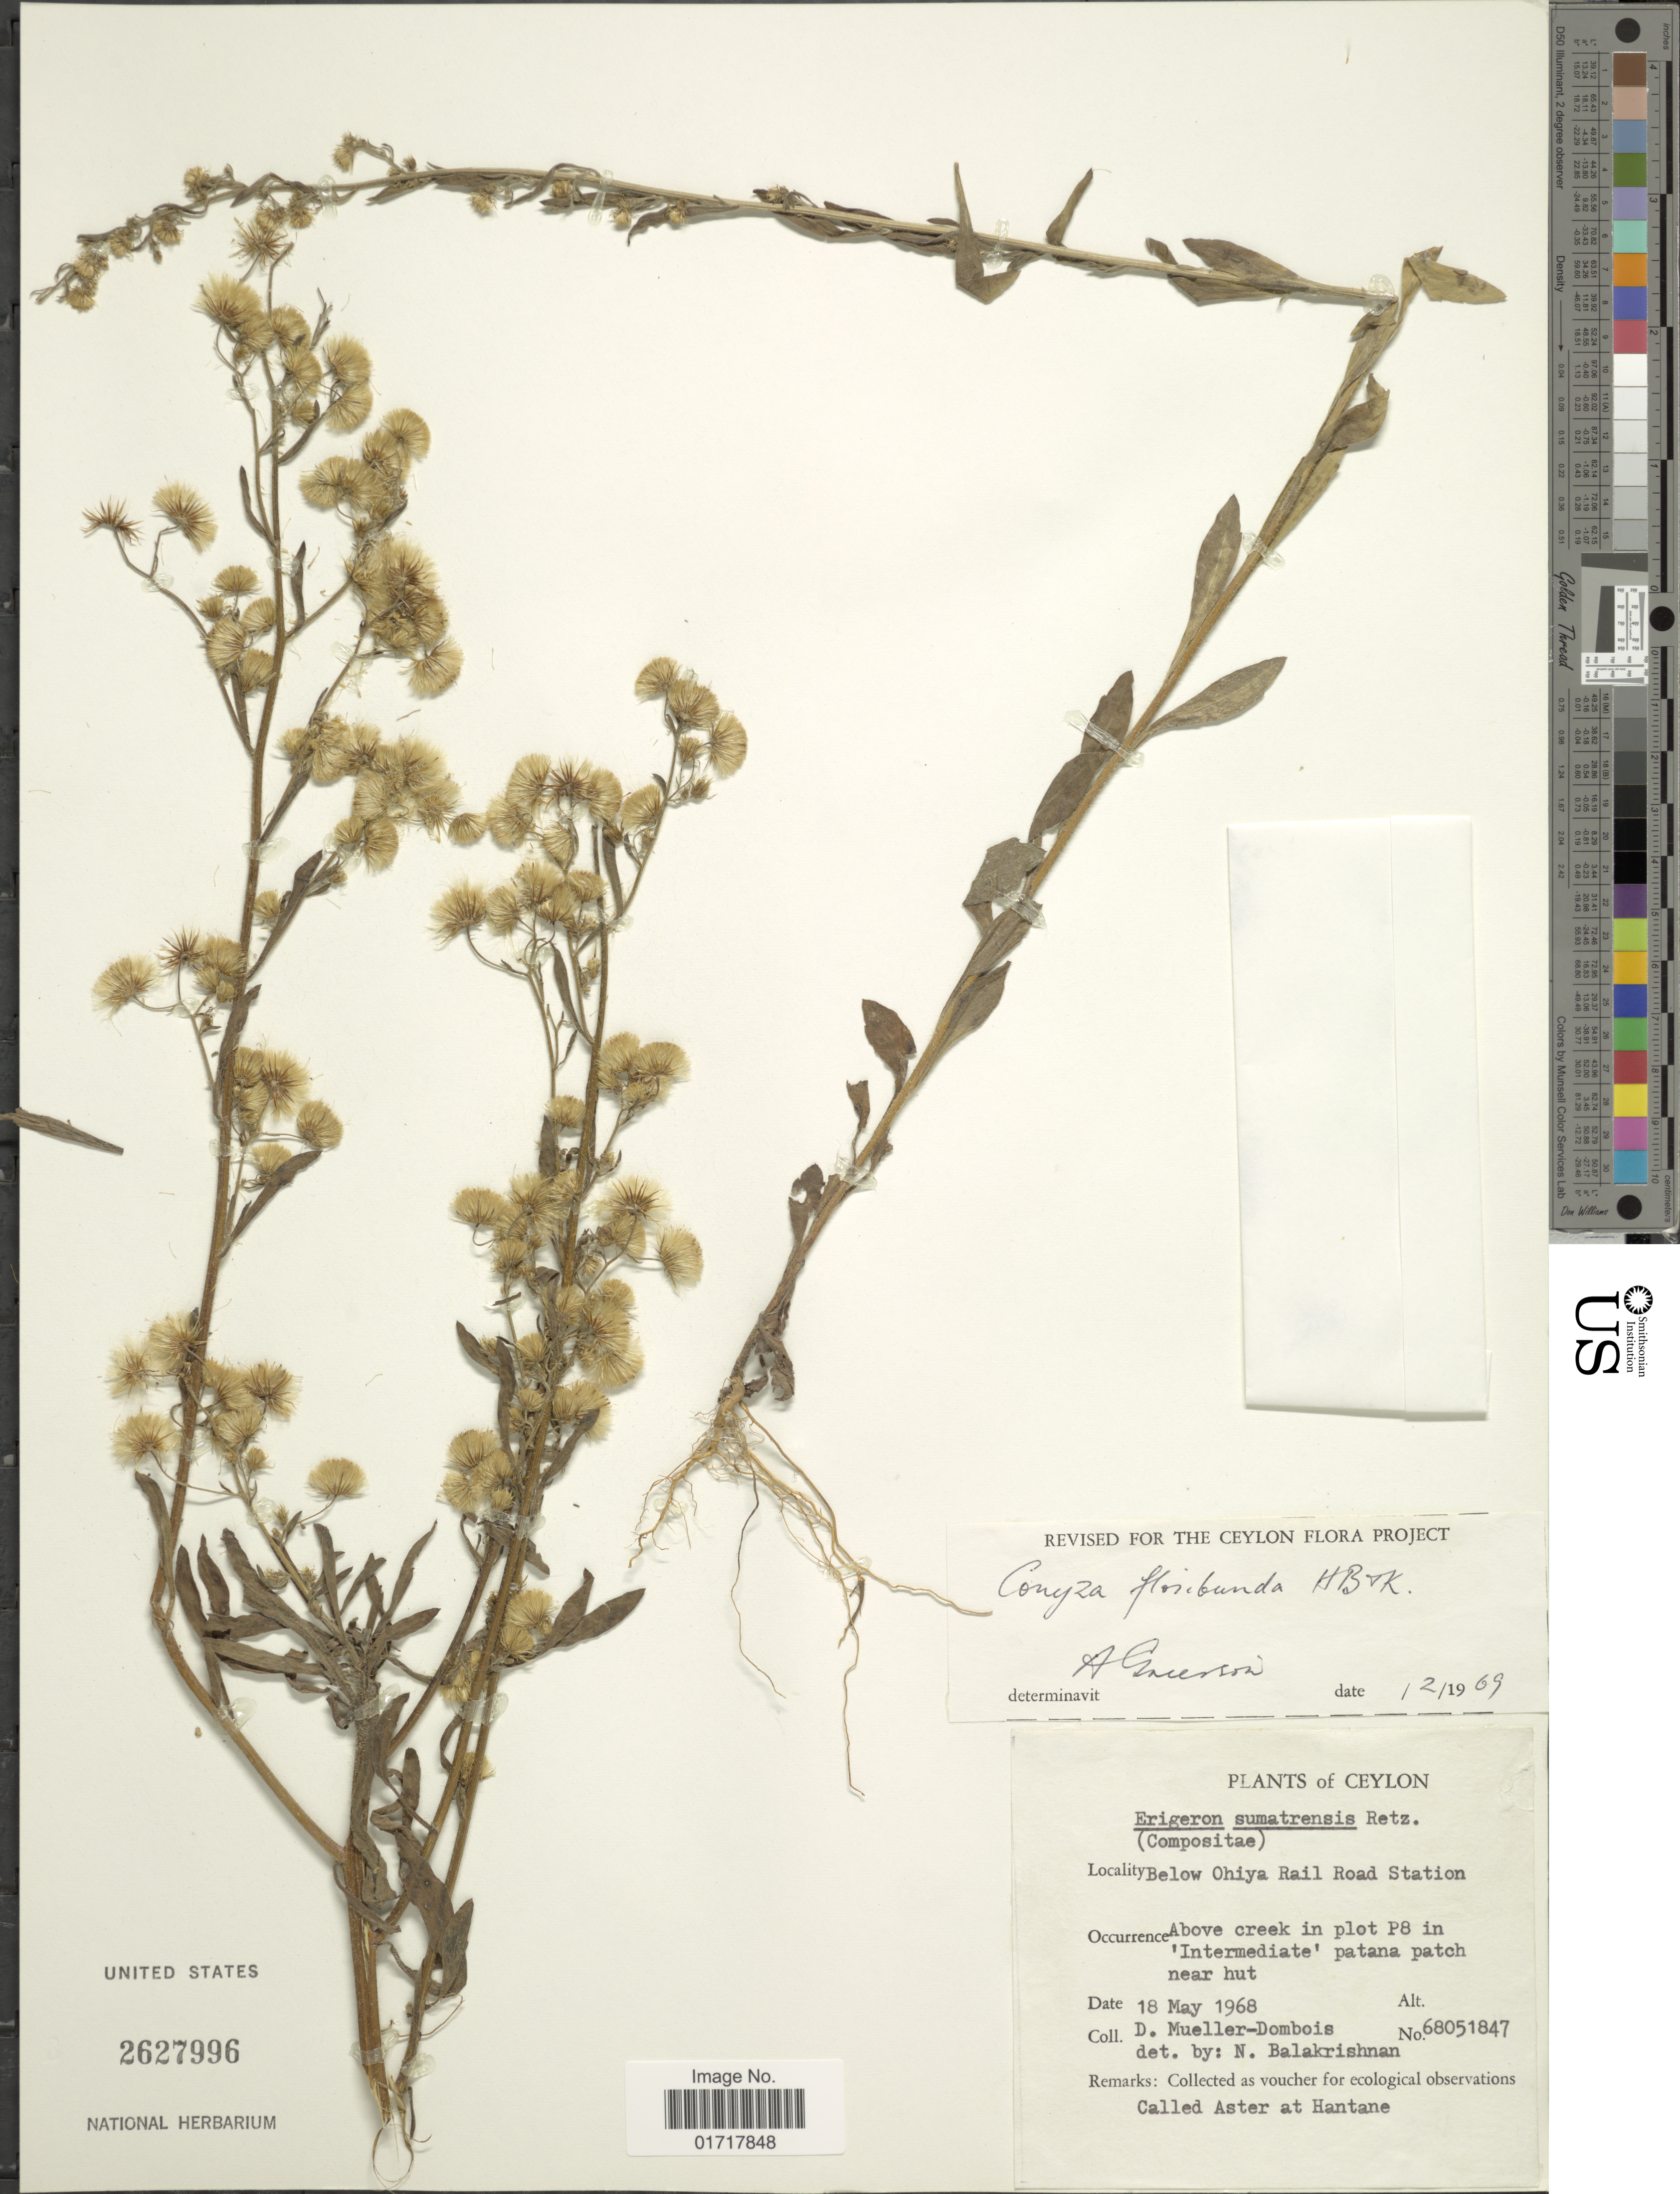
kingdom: Plantae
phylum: Tracheophyta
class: Magnoliopsida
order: Asterales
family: Asteraceae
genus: Conyza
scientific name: Conyza floribunda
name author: Kunth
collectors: D. Mueller-Dombois & N. Balakrishnan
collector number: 68051847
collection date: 1968-05-18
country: Sri Lanka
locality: Below Ohiya Rail Road Station. Above cree in plot P8 in 'Intermediate'patana patch near hut.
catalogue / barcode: US 2627996